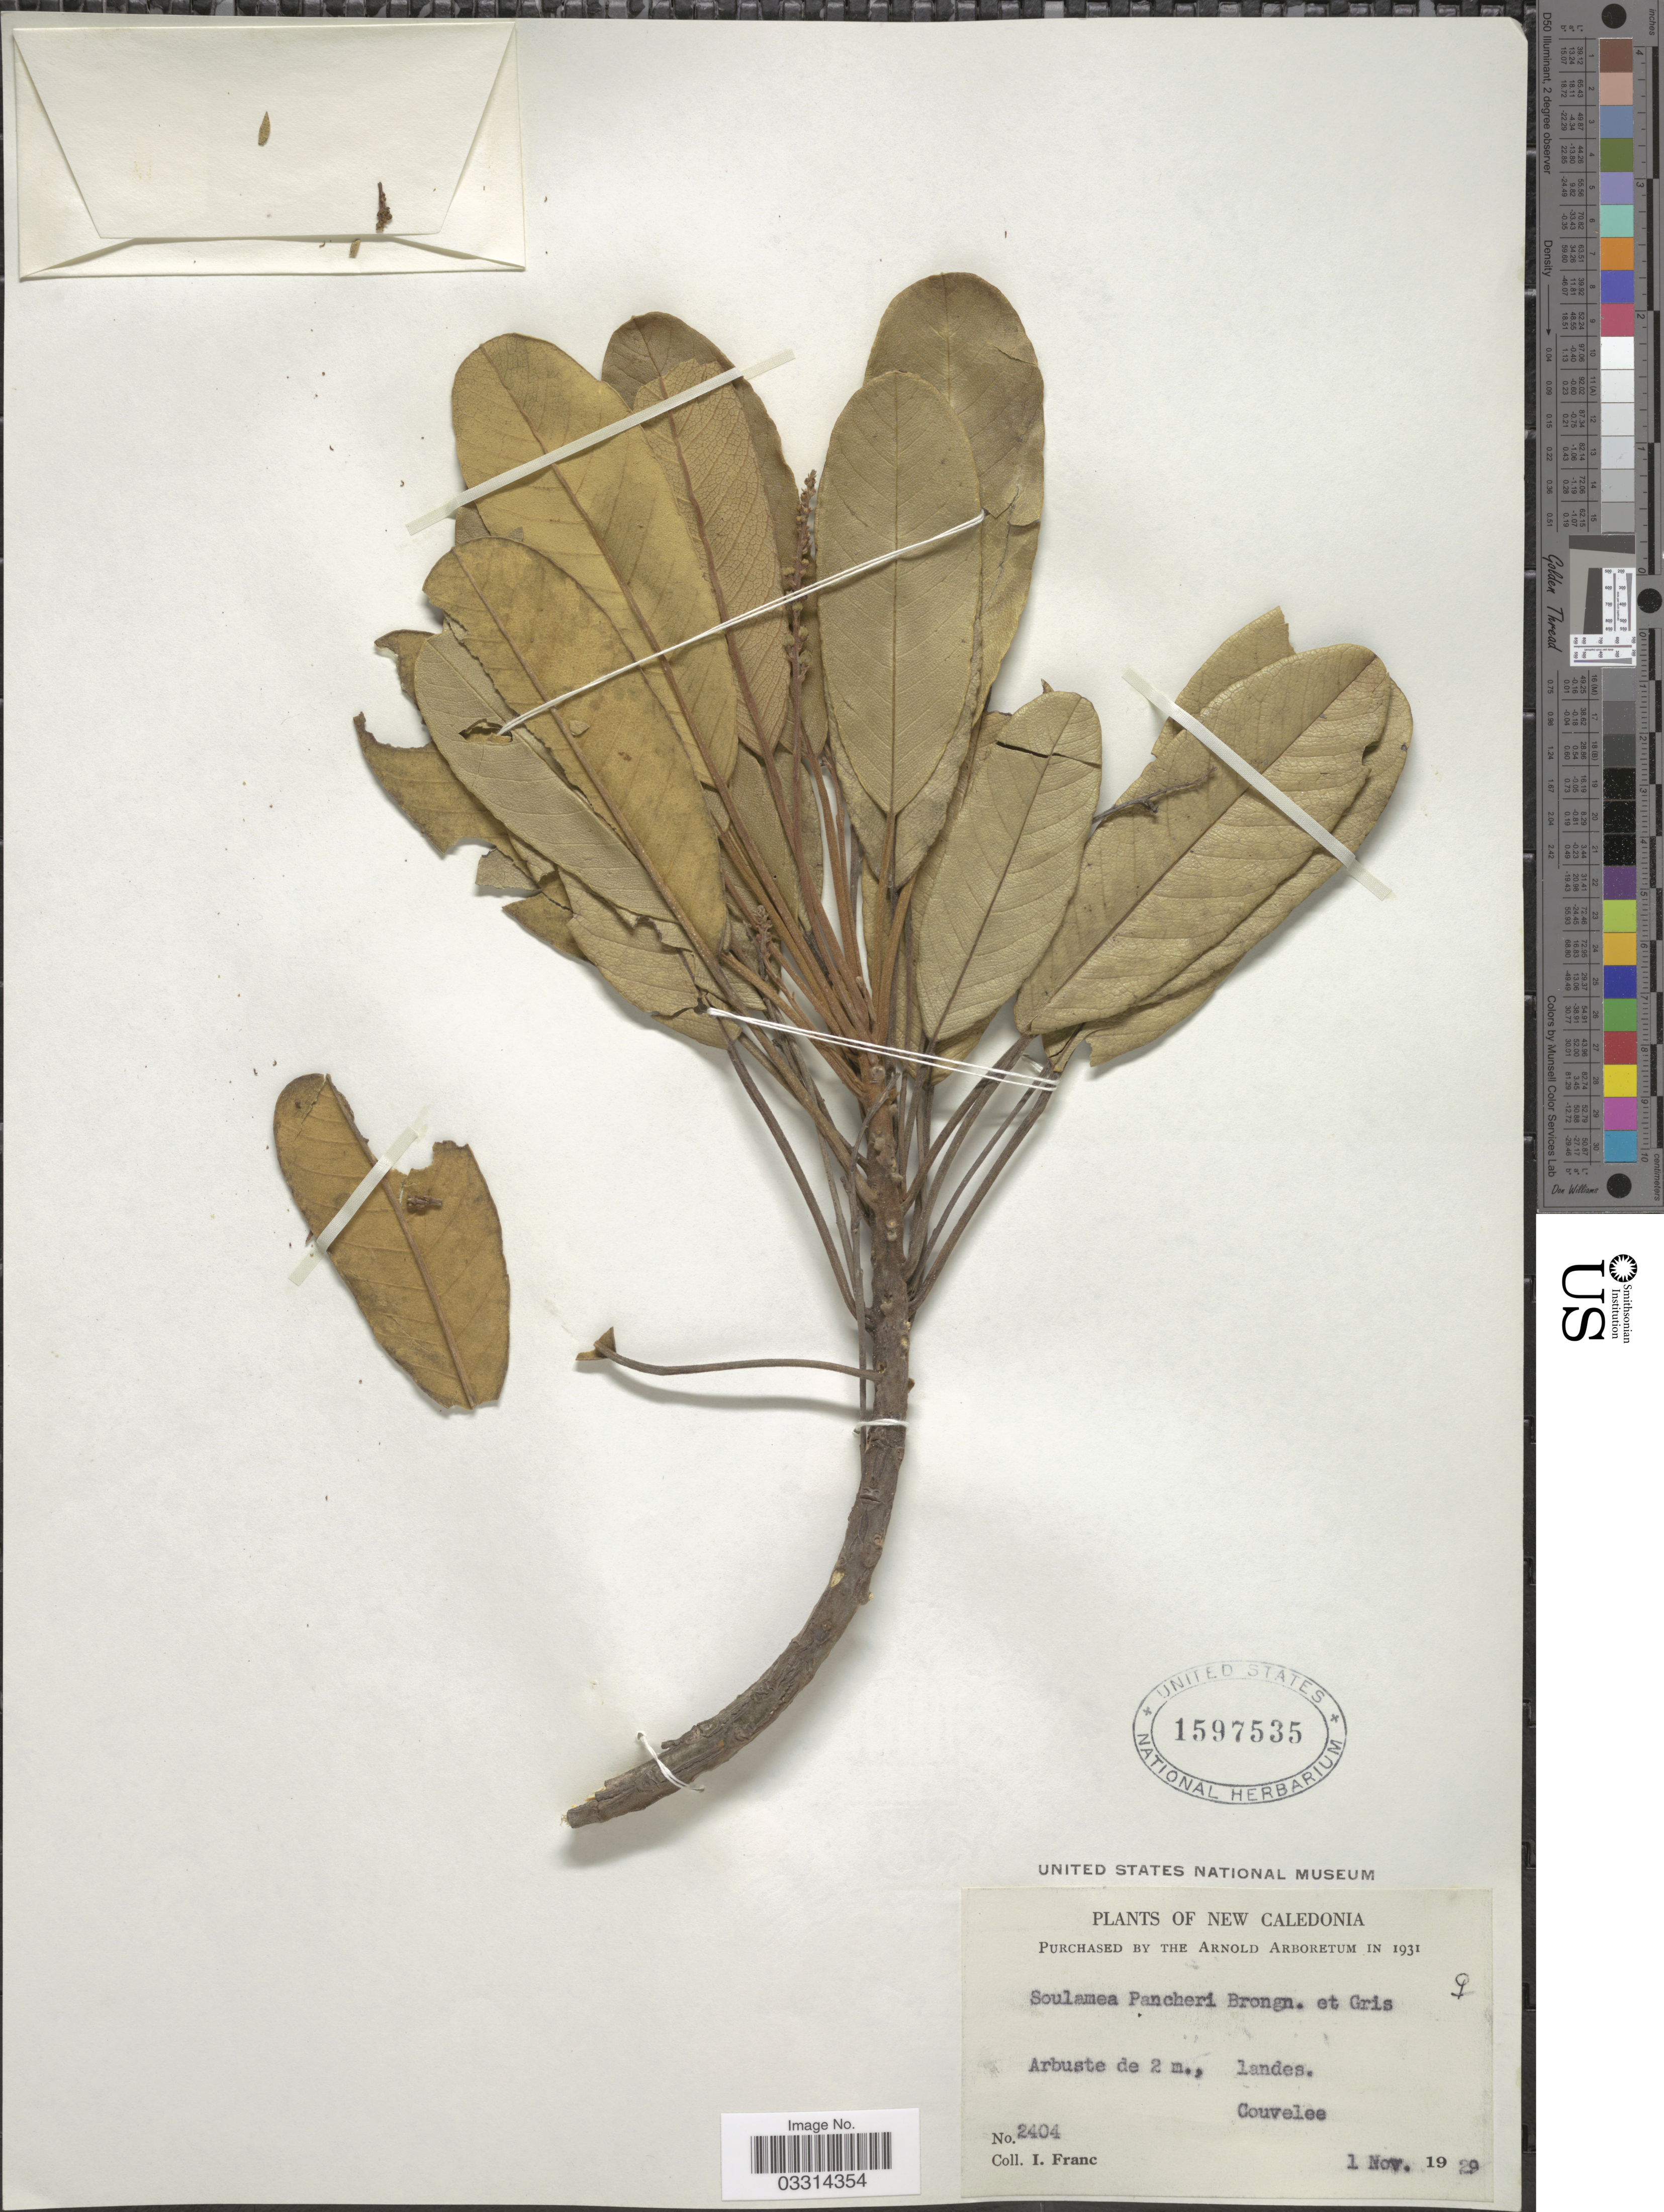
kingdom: Plantae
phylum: Tracheophyta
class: Magnoliopsida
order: Sapindales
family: Simaroubaceae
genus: Soulamea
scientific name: Soulamea pancheri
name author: Brongn. & Gris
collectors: I. Franc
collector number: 2404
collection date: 1929-11-01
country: New Caledonia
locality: Couvelee.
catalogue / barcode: US 1597535